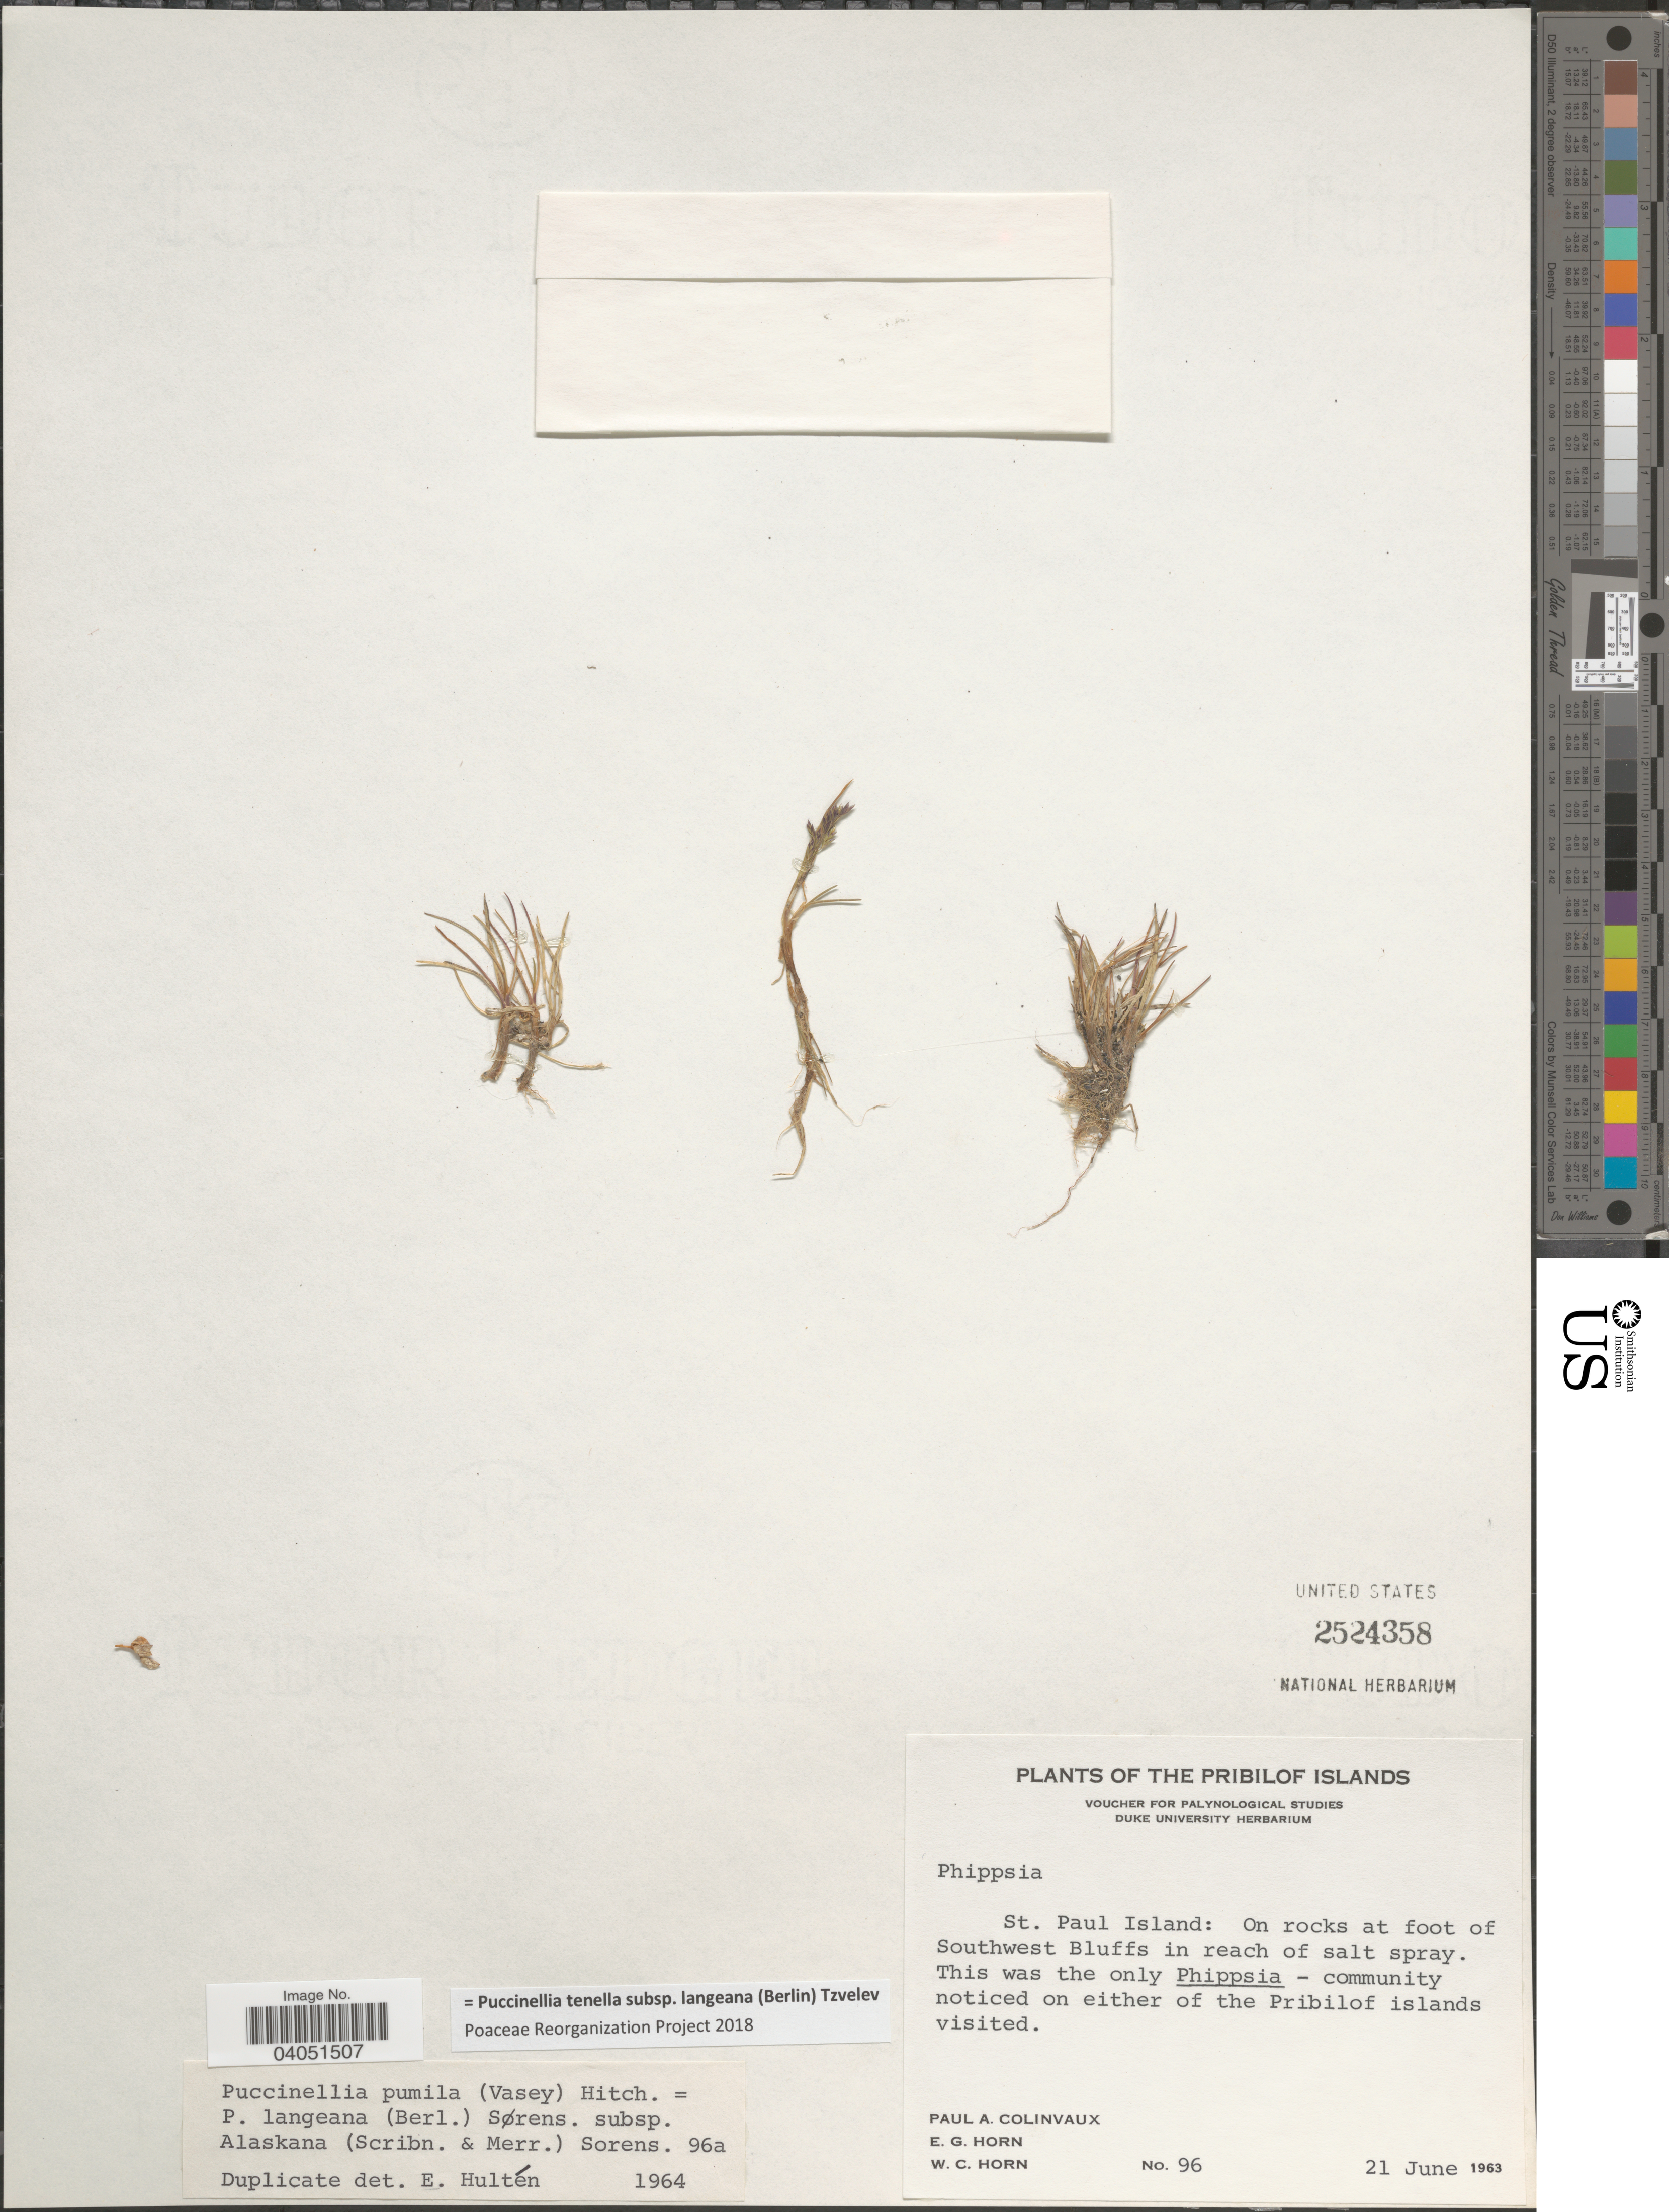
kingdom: Plantae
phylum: Tracheophyta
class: Liliopsida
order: Poales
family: Poaceae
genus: Puccinellia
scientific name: Puccinellia tenella subsp. langeana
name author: (Berlin) Tzvelev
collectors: P. Colinvaux, E. Horn & W. Horn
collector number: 96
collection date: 1963-06-21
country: United States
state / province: Alaska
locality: Pribilof Islands. St. Paul Island: On rocks at foot of Southwest bluffs in reach of salt spray.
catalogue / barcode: US 2524358